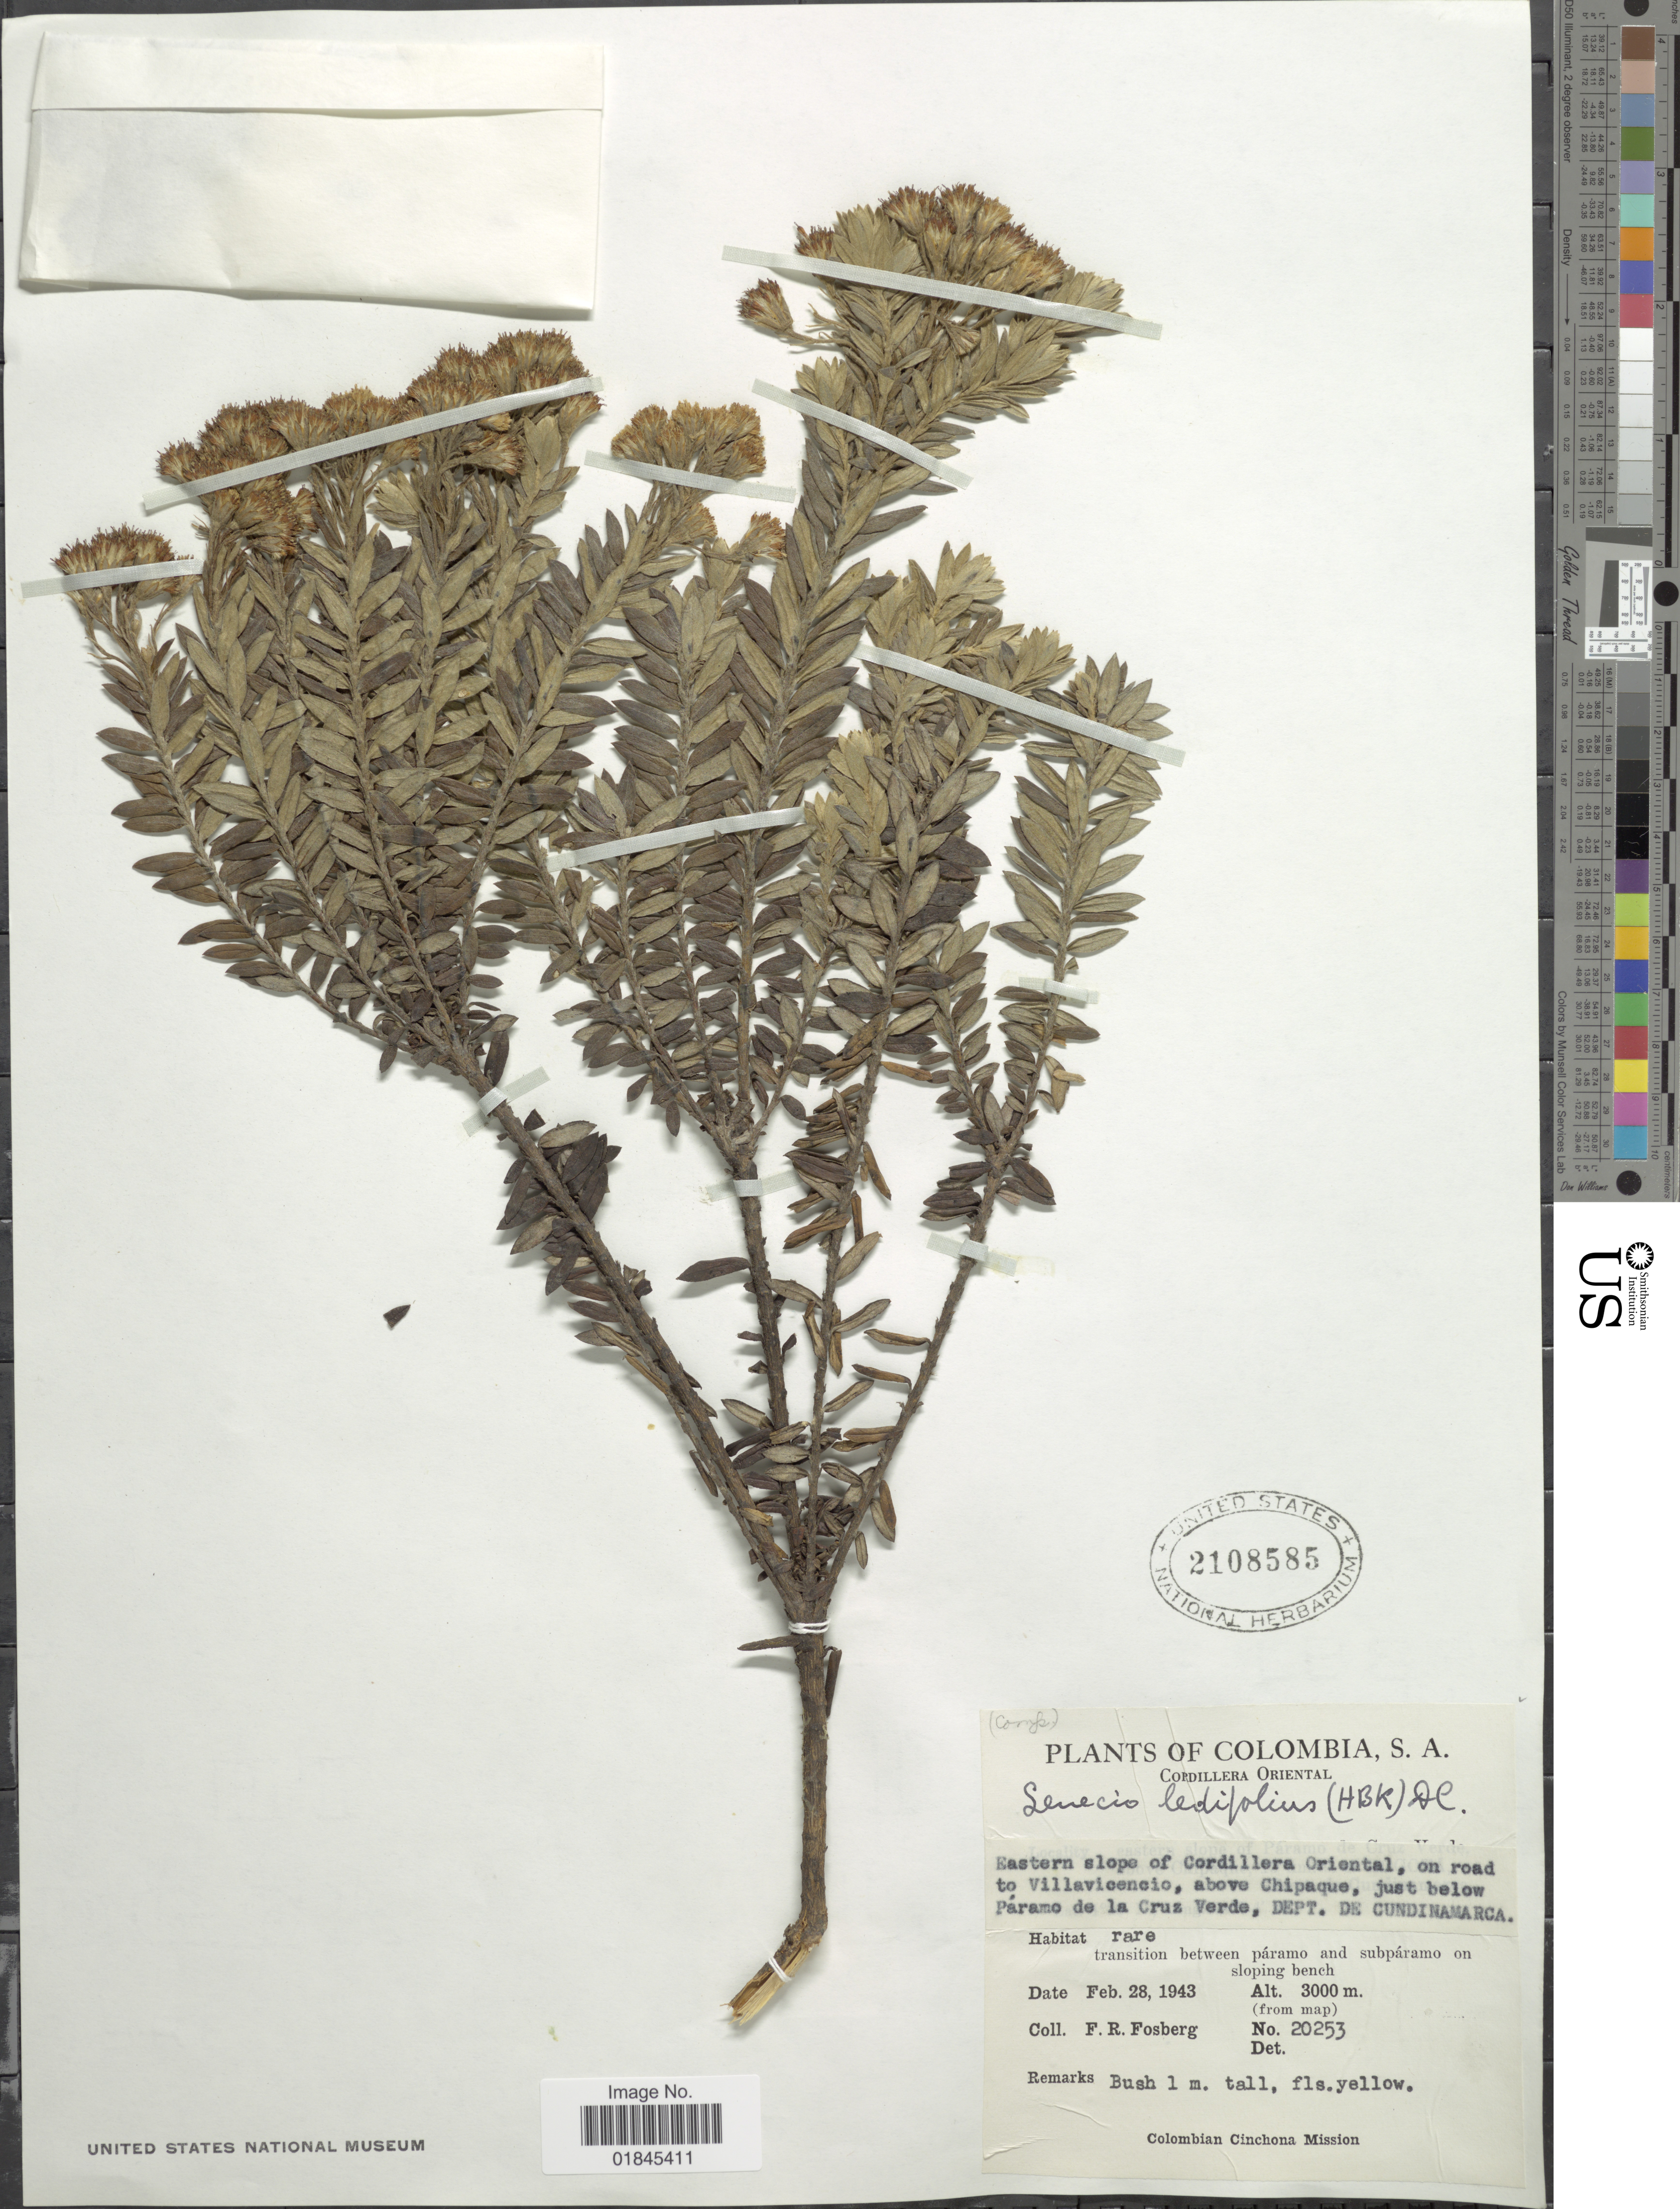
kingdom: Plantae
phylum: Tracheophyta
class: Magnoliopsida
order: Asterales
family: Asteraceae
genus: Pentacalia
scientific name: Pentacalia ledifolia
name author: (Kunth) Cuatrec.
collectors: F. R. Fosberg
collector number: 20253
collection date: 1943-02-28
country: Colombia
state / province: Cundinamarca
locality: Cordillera Oriental. Eastern slope of Cordillera Oriental, on road to Villavicdencio, above Chipaque, just below Páramo de la Cruz Verde, Dept. de Cundinamarca.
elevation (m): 3000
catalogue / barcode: US 2108585